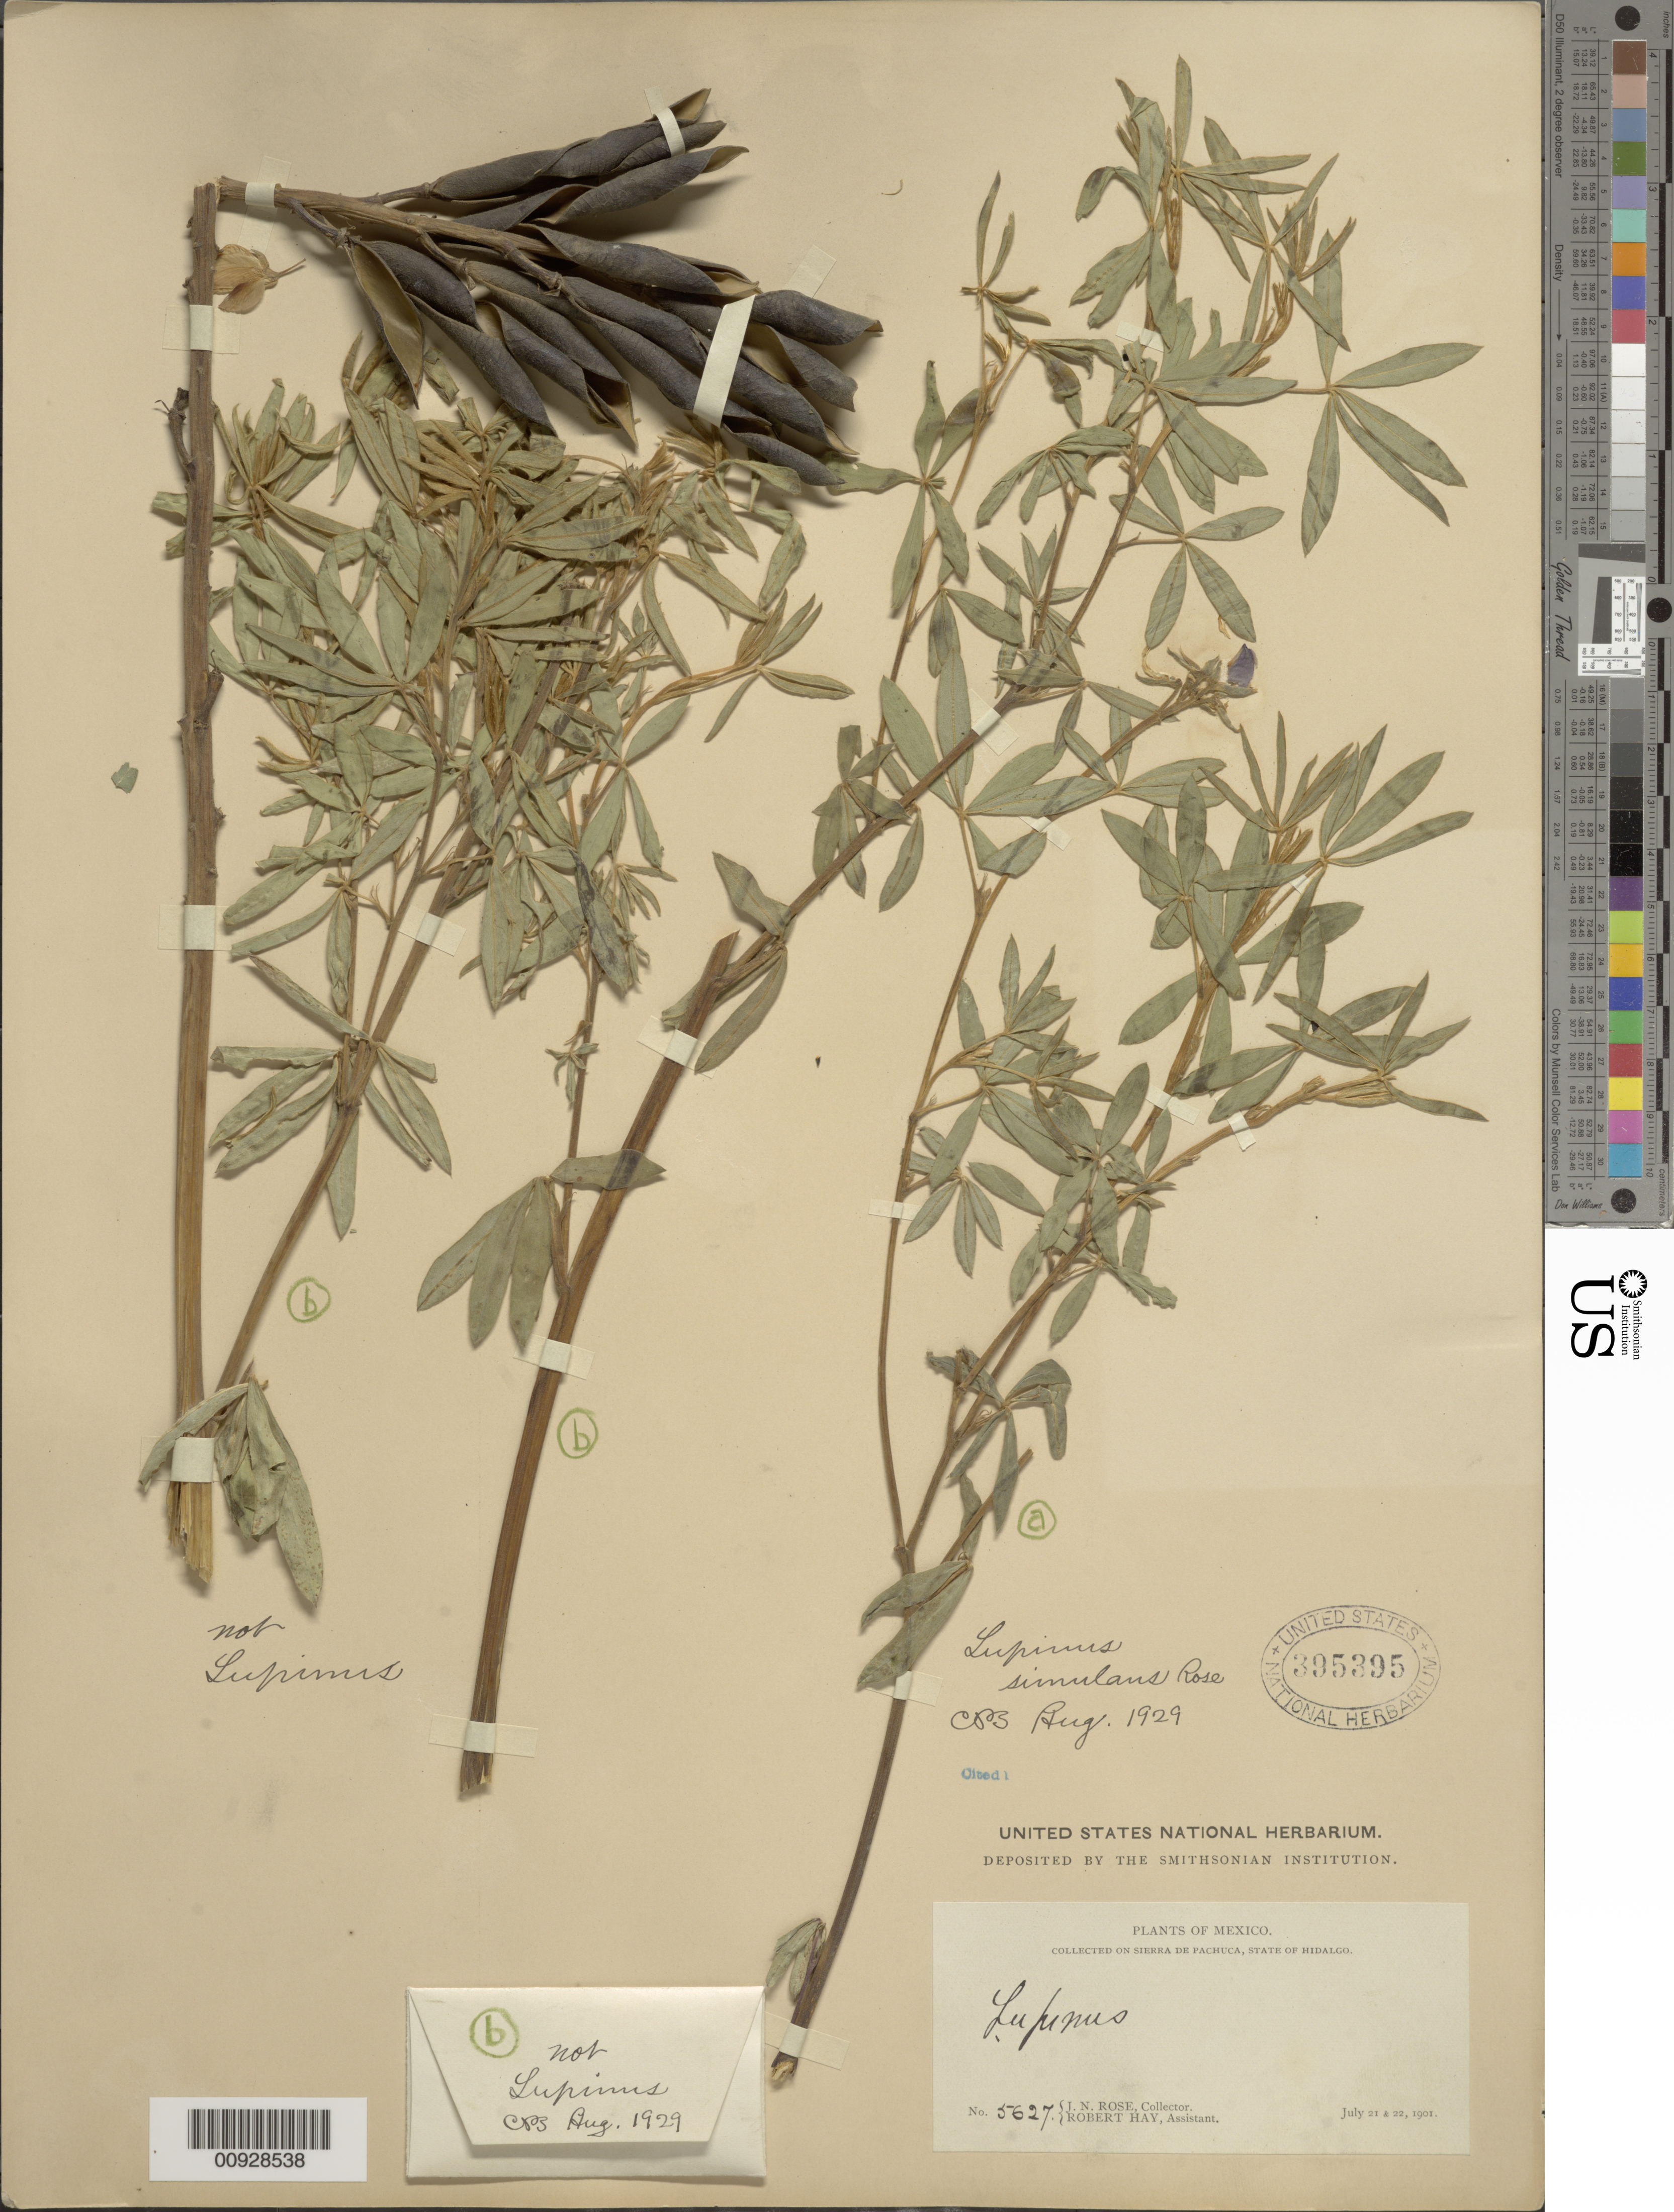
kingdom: Plantae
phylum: Tracheophyta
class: Magnoliopsida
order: Fabales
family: Fabaceae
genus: Lupinus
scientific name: Lupinus simulans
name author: Rose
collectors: J. N. Rose & R. Hay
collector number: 5627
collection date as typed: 21 Jul 1901 to 22 Jul 1901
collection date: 1901-07-21/1901-07-22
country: Mexico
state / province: Hidalgo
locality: On Sierra de Pachuca.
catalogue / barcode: US 395395